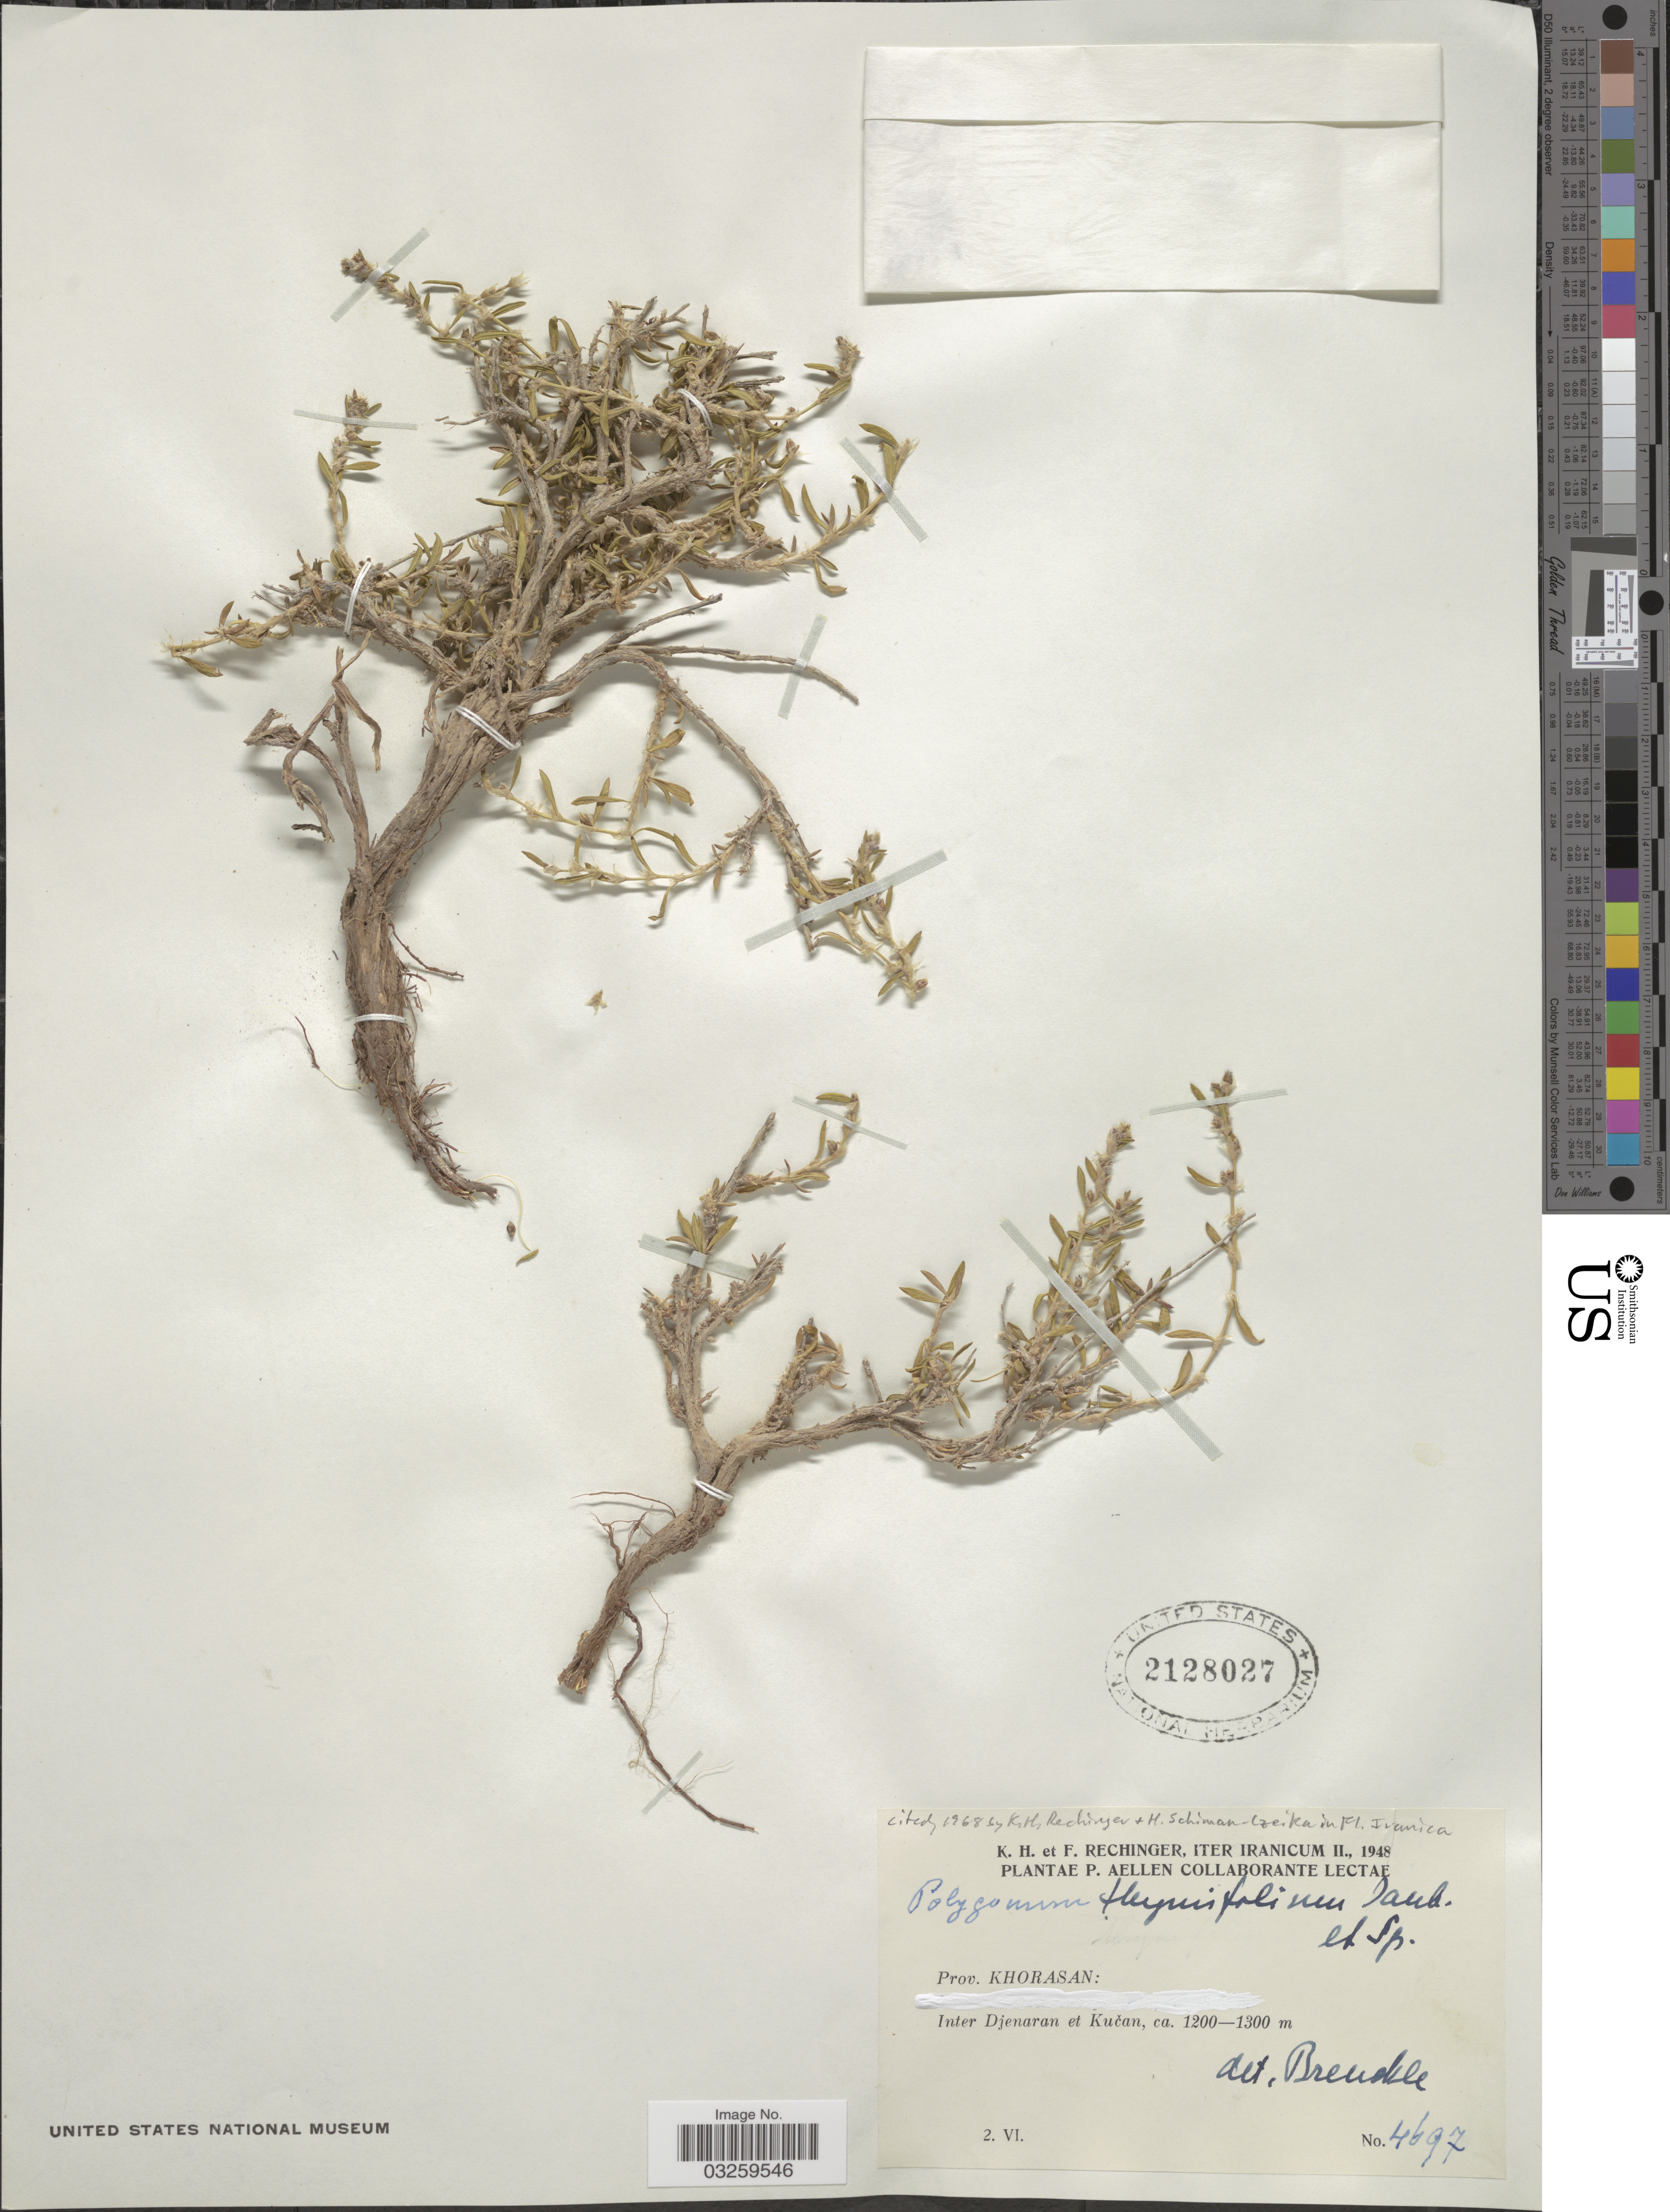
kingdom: Plantae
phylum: Tracheophyta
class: Magnoliopsida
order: Caryophyllales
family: Polygonaceae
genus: Polygonum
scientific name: Polygonum thymifolium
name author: Jaub. & Spach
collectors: K. H. Rechinger & F. Rechinger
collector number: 4697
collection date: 1948-06-02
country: Iran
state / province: Khorasan [obsolete]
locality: Iter Iranicum II, Inter Djenaran et Kucan.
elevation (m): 1200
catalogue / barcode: US 2128027